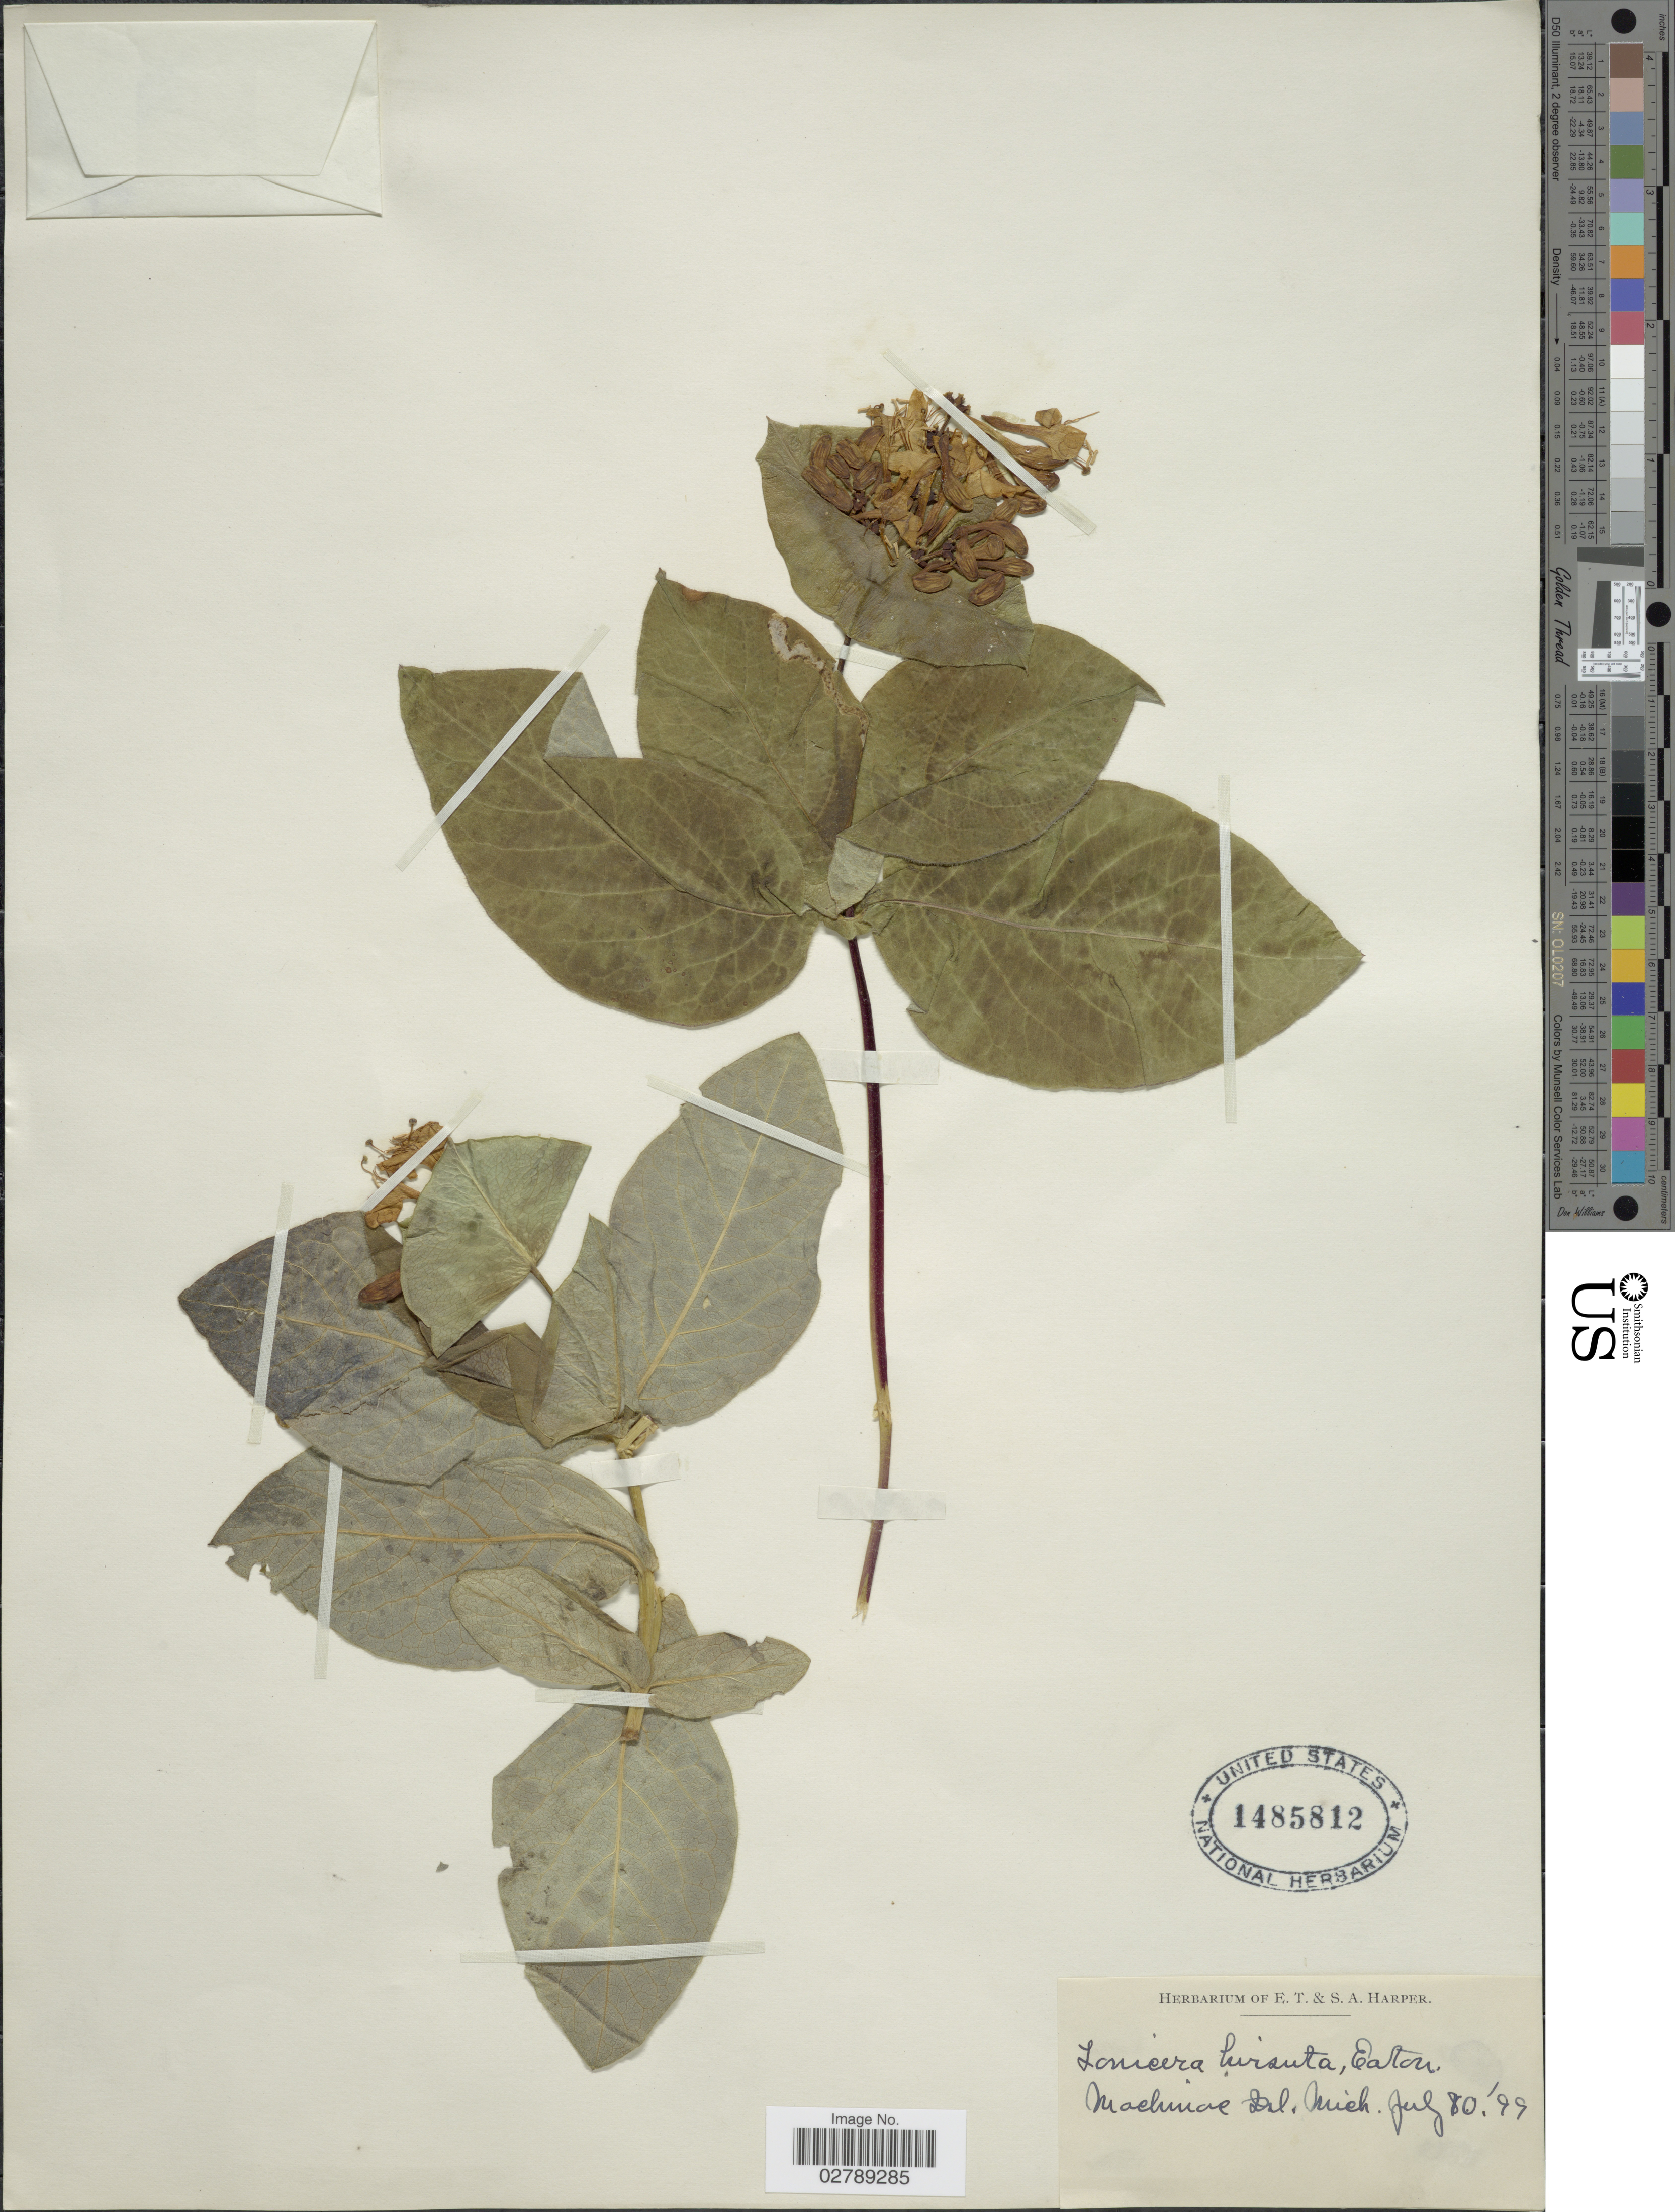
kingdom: Plantae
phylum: Tracheophyta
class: Magnoliopsida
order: Dipsacales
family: Caprifoliaceae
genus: Lonicera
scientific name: Lonicera hirsuta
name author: Eaton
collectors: ex herb. of E. T. & S. A. Harper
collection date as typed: Transcribed d/m/y: 10/7/99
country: United States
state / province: Michigan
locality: Mackinac Isl.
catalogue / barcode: US 1485812